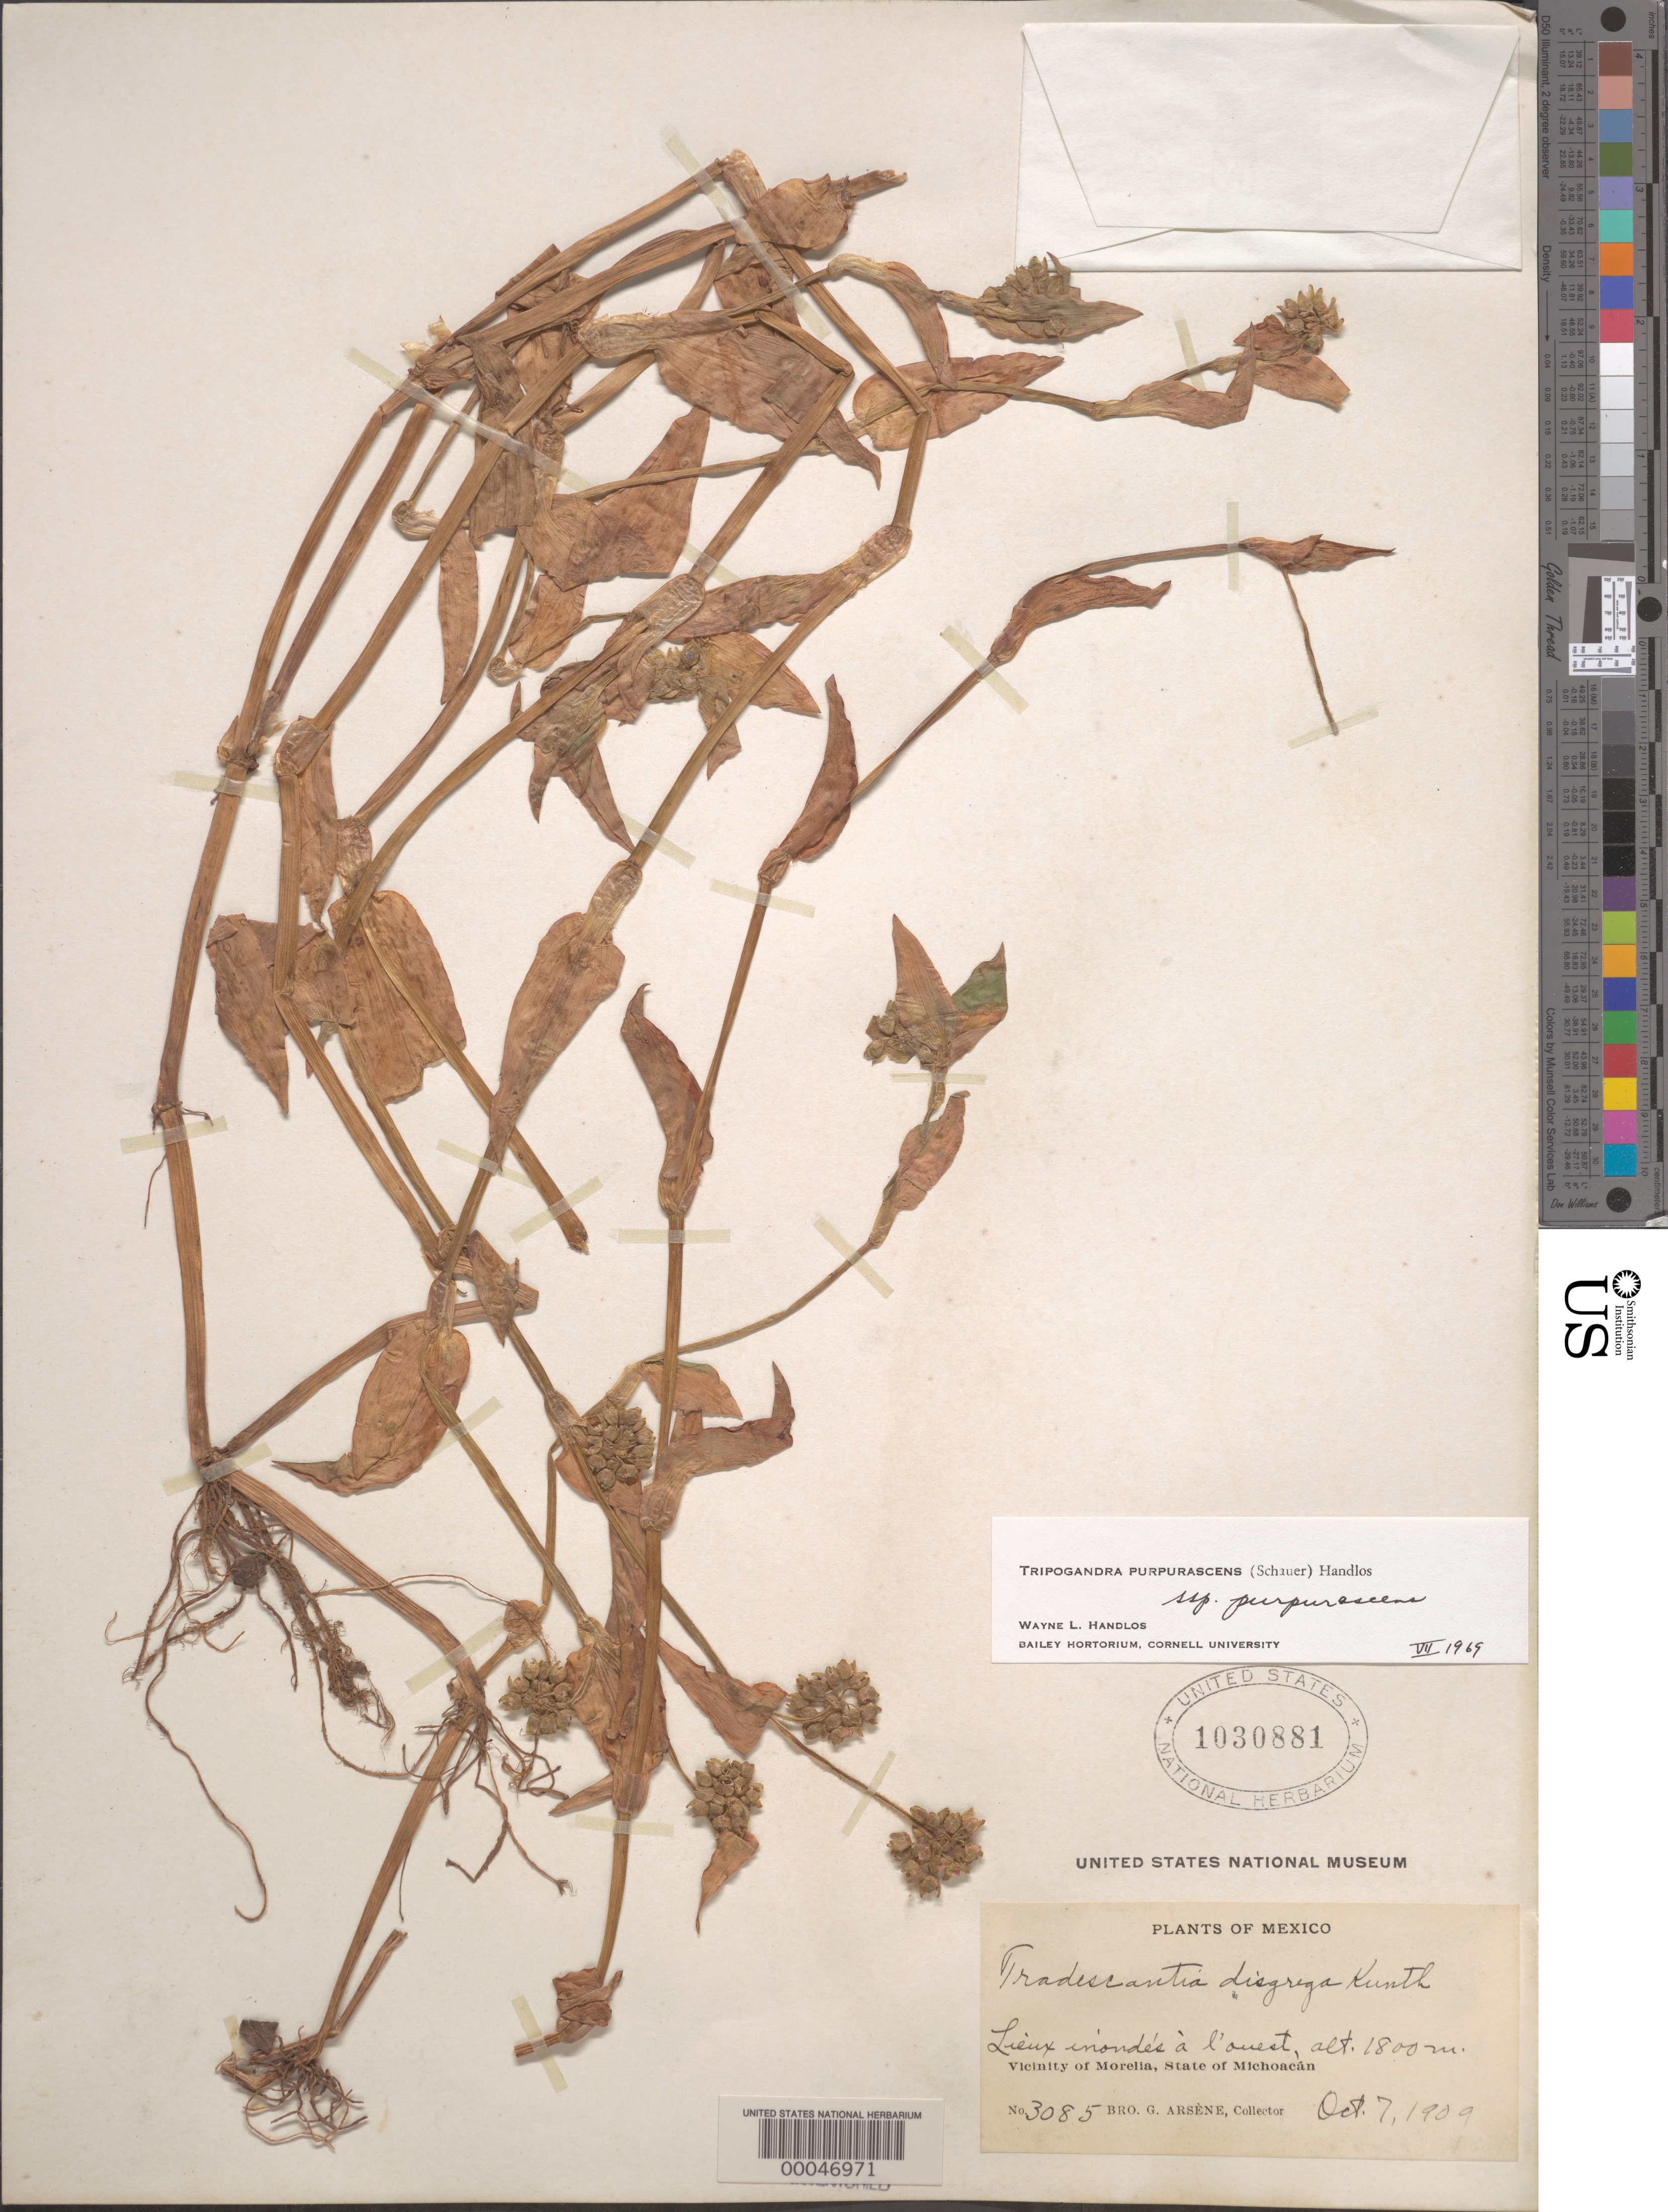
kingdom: Plantae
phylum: Tracheophyta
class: Liliopsida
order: Commelinales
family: Commelinaceae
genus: Tripogandra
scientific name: Tripogandra purpurascens subsp. purpurascens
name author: (S. Schauer) Handlos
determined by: Handlos, W. L.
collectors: Bro. G. Arsène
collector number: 3085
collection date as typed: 07 Oct 1909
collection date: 1909-10-07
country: Mexico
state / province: Michoacán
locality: Near Morelia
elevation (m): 1800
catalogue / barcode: US 1030881